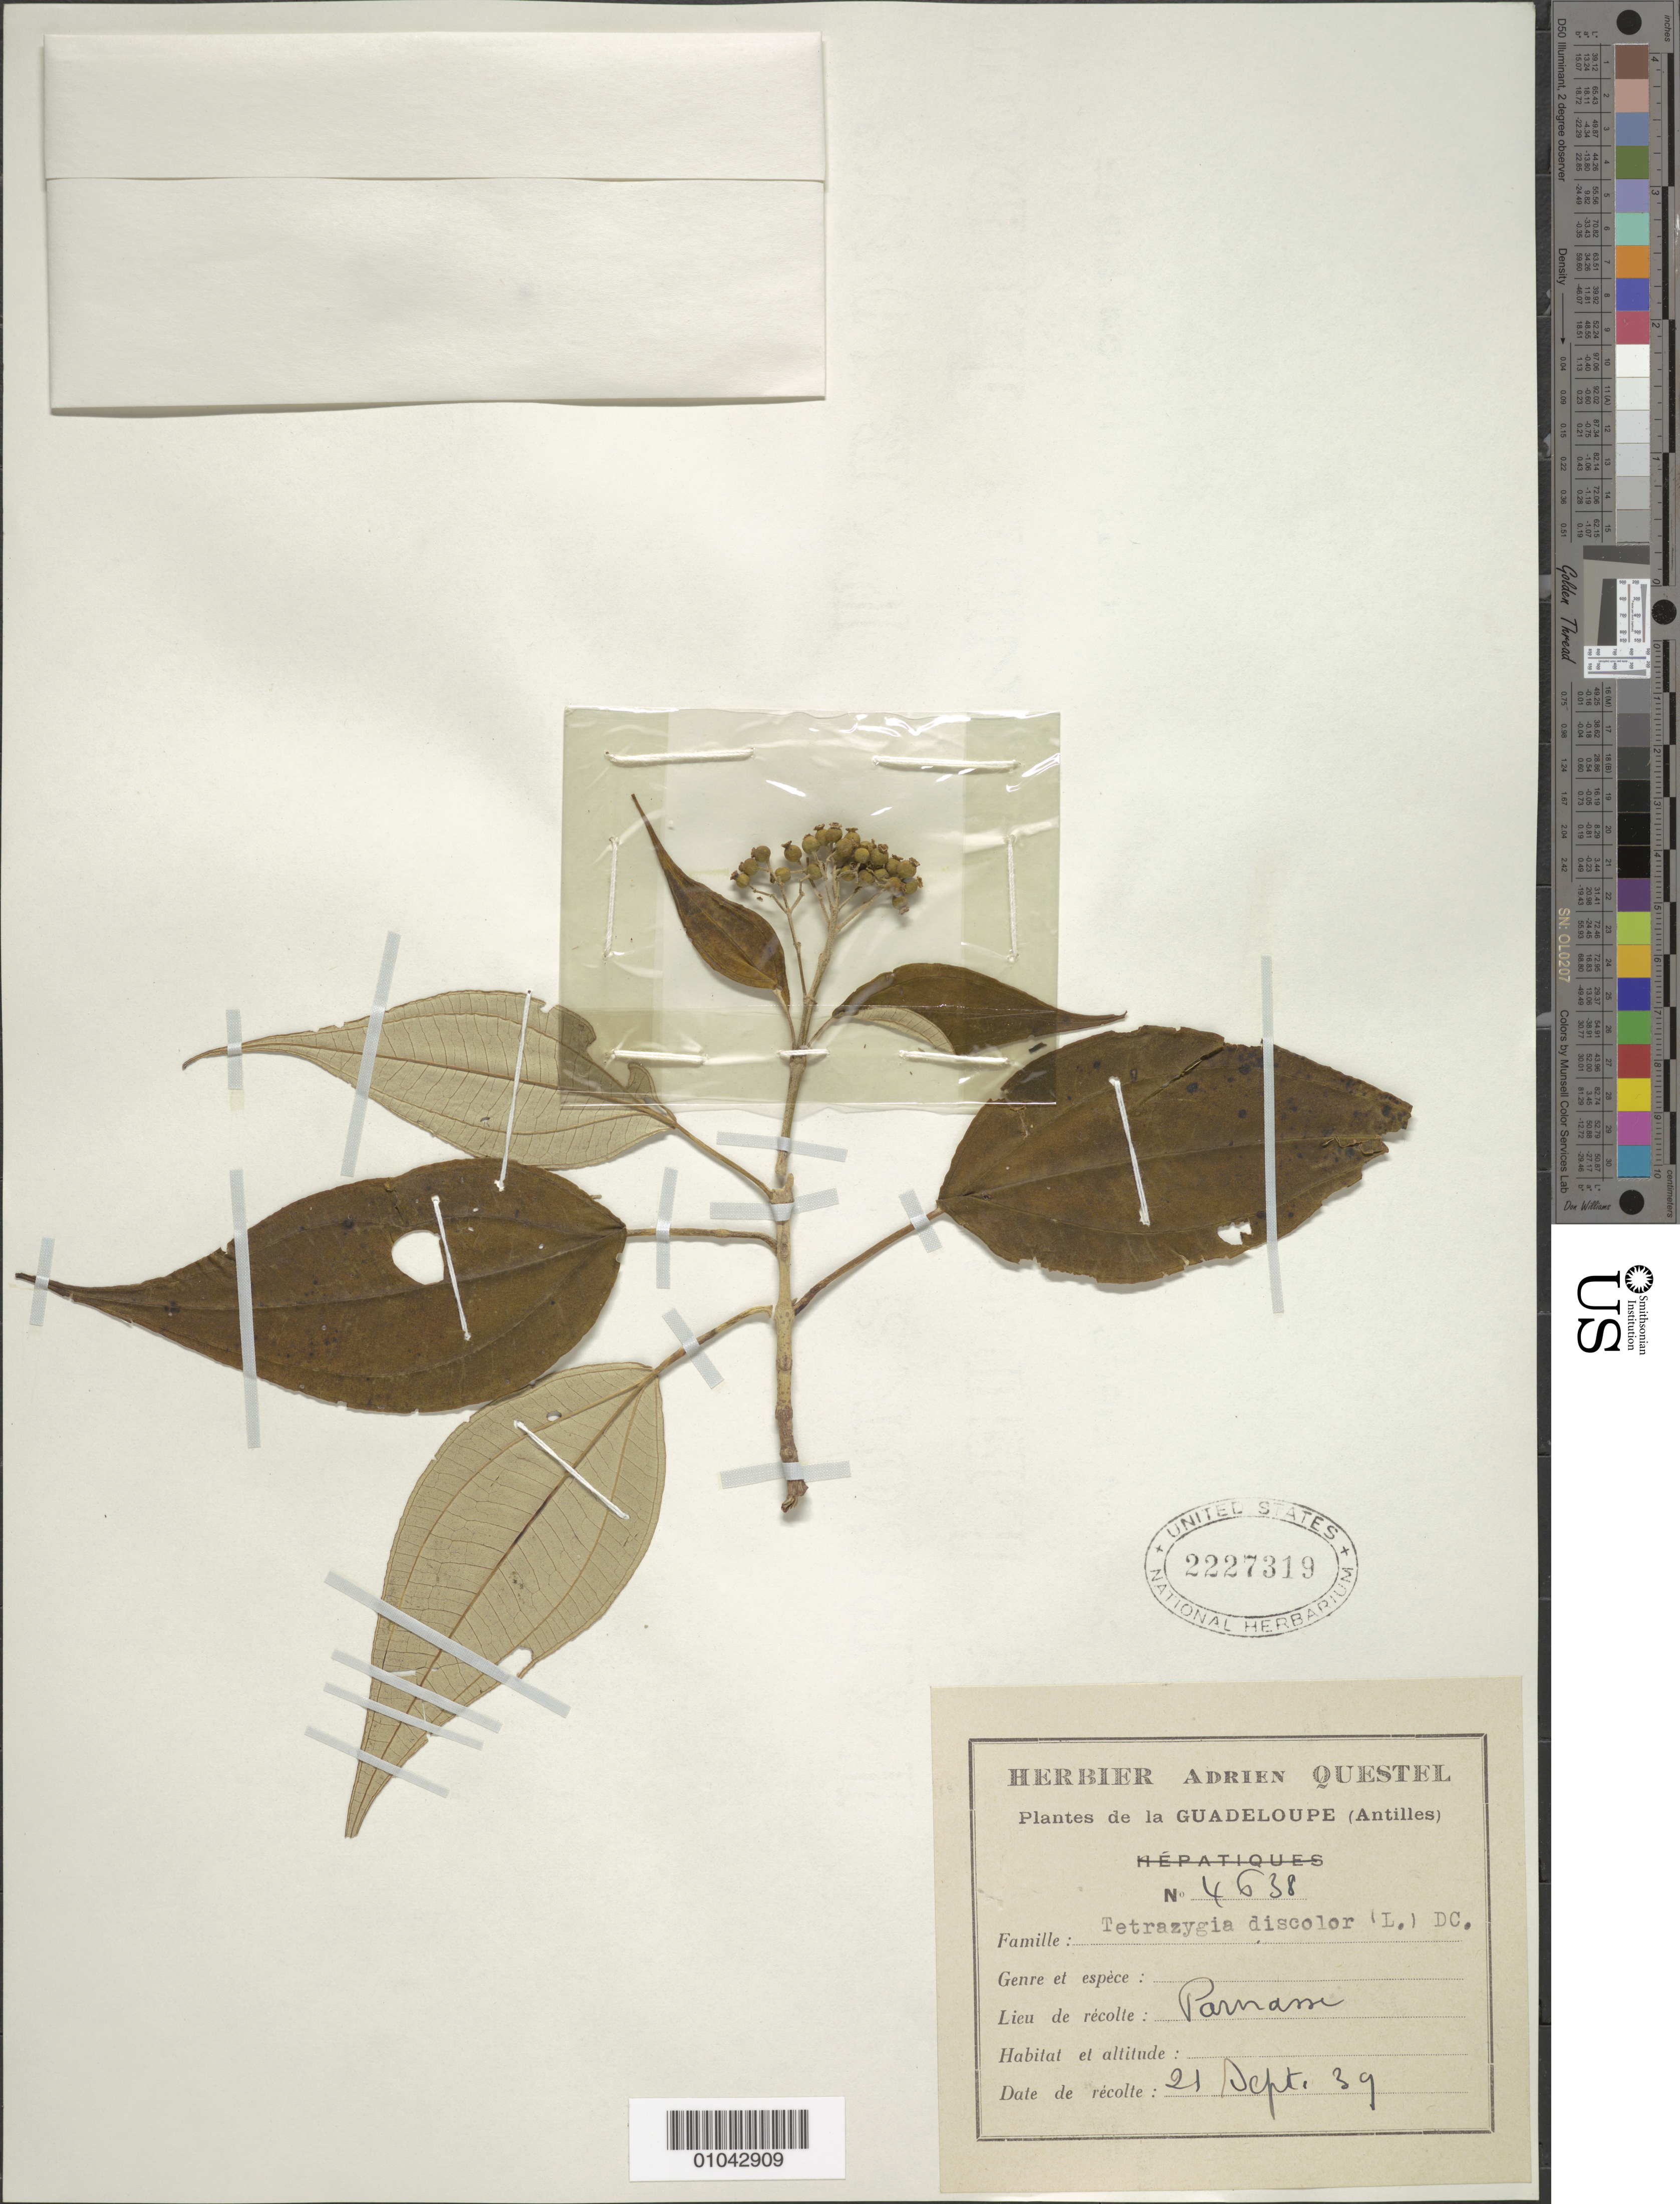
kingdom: Plantae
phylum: Tracheophyta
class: Magnoliopsida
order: Myrtales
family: Melastomataceae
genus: Tetrazygia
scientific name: Tetrazygia discolor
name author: (L.) DC.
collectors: A. Questel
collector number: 4638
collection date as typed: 21 Sep 1939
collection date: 1939-09-21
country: Guadeloupe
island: Basse Terre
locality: Parnasse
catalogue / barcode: US 2227319